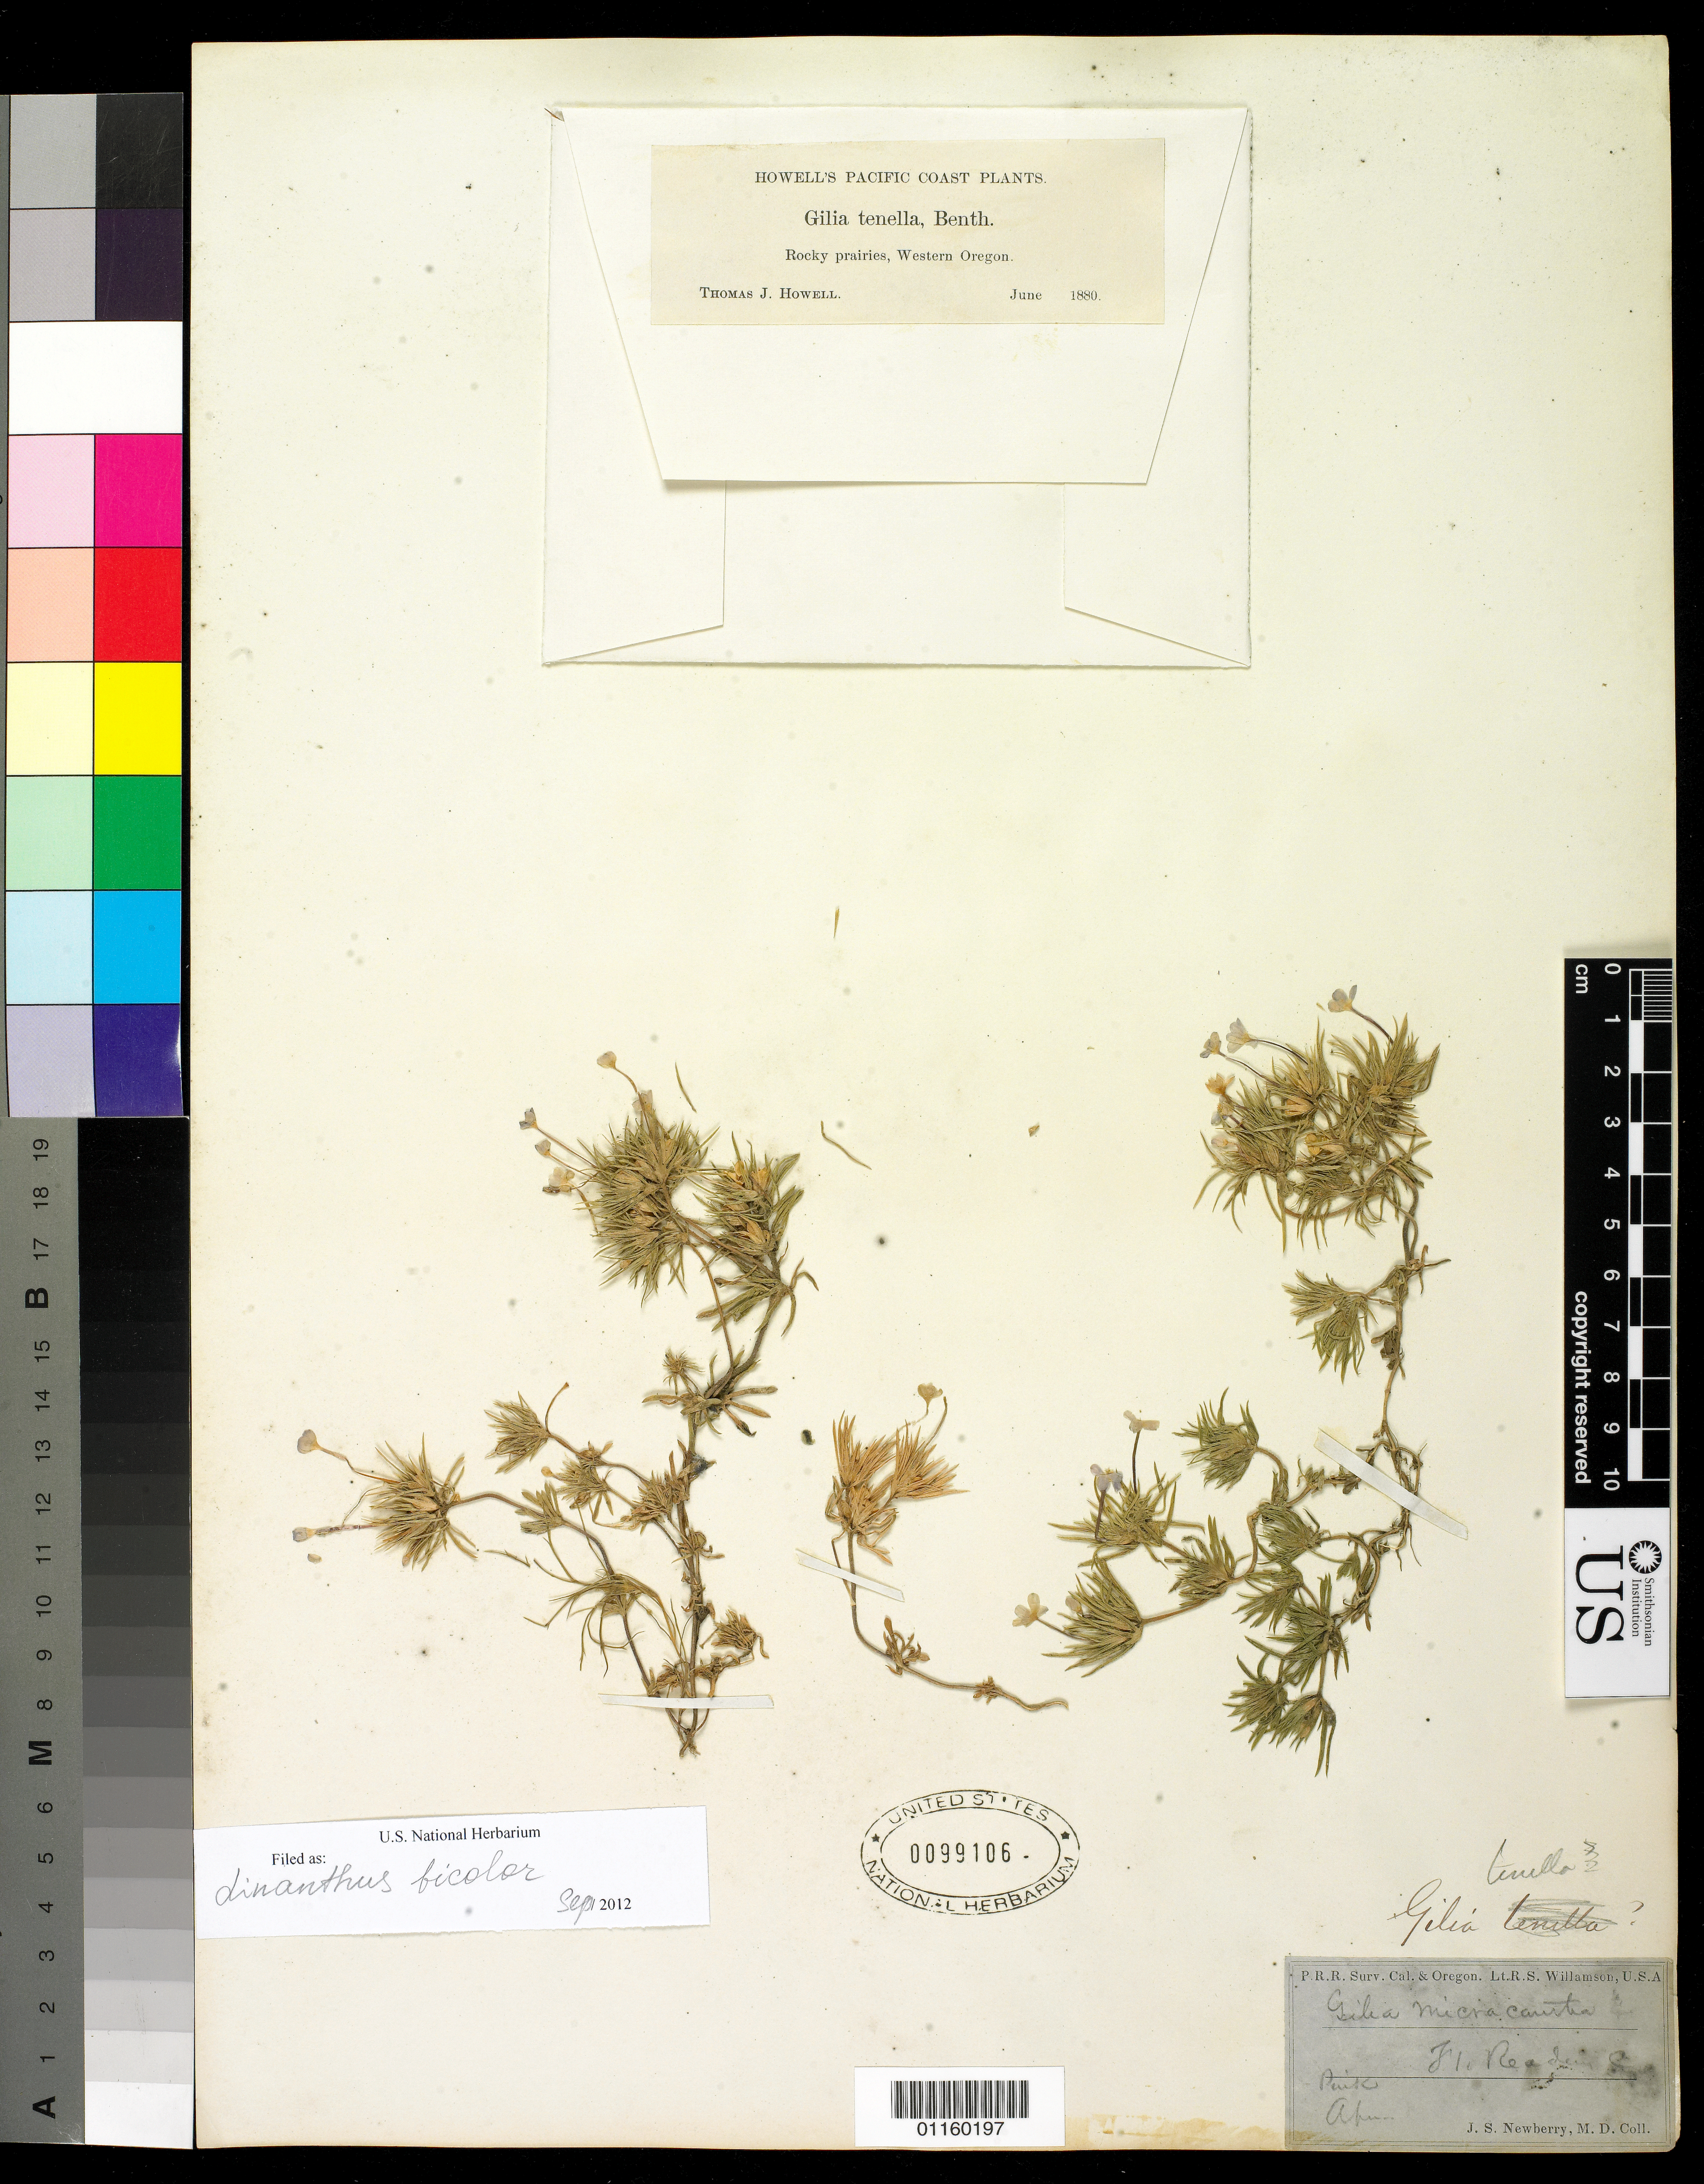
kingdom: Plantae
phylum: Tracheophyta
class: Magnoliopsida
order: Ericales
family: Polemoniaceae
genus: Leptosiphon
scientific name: Leptosiphon bicolor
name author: Nutt.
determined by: Strong, Mark T., (BOT), Smithsonian Institution - National Museum of Natural History (UNITED STATES)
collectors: J. S. Newberry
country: United States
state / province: California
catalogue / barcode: US 99106